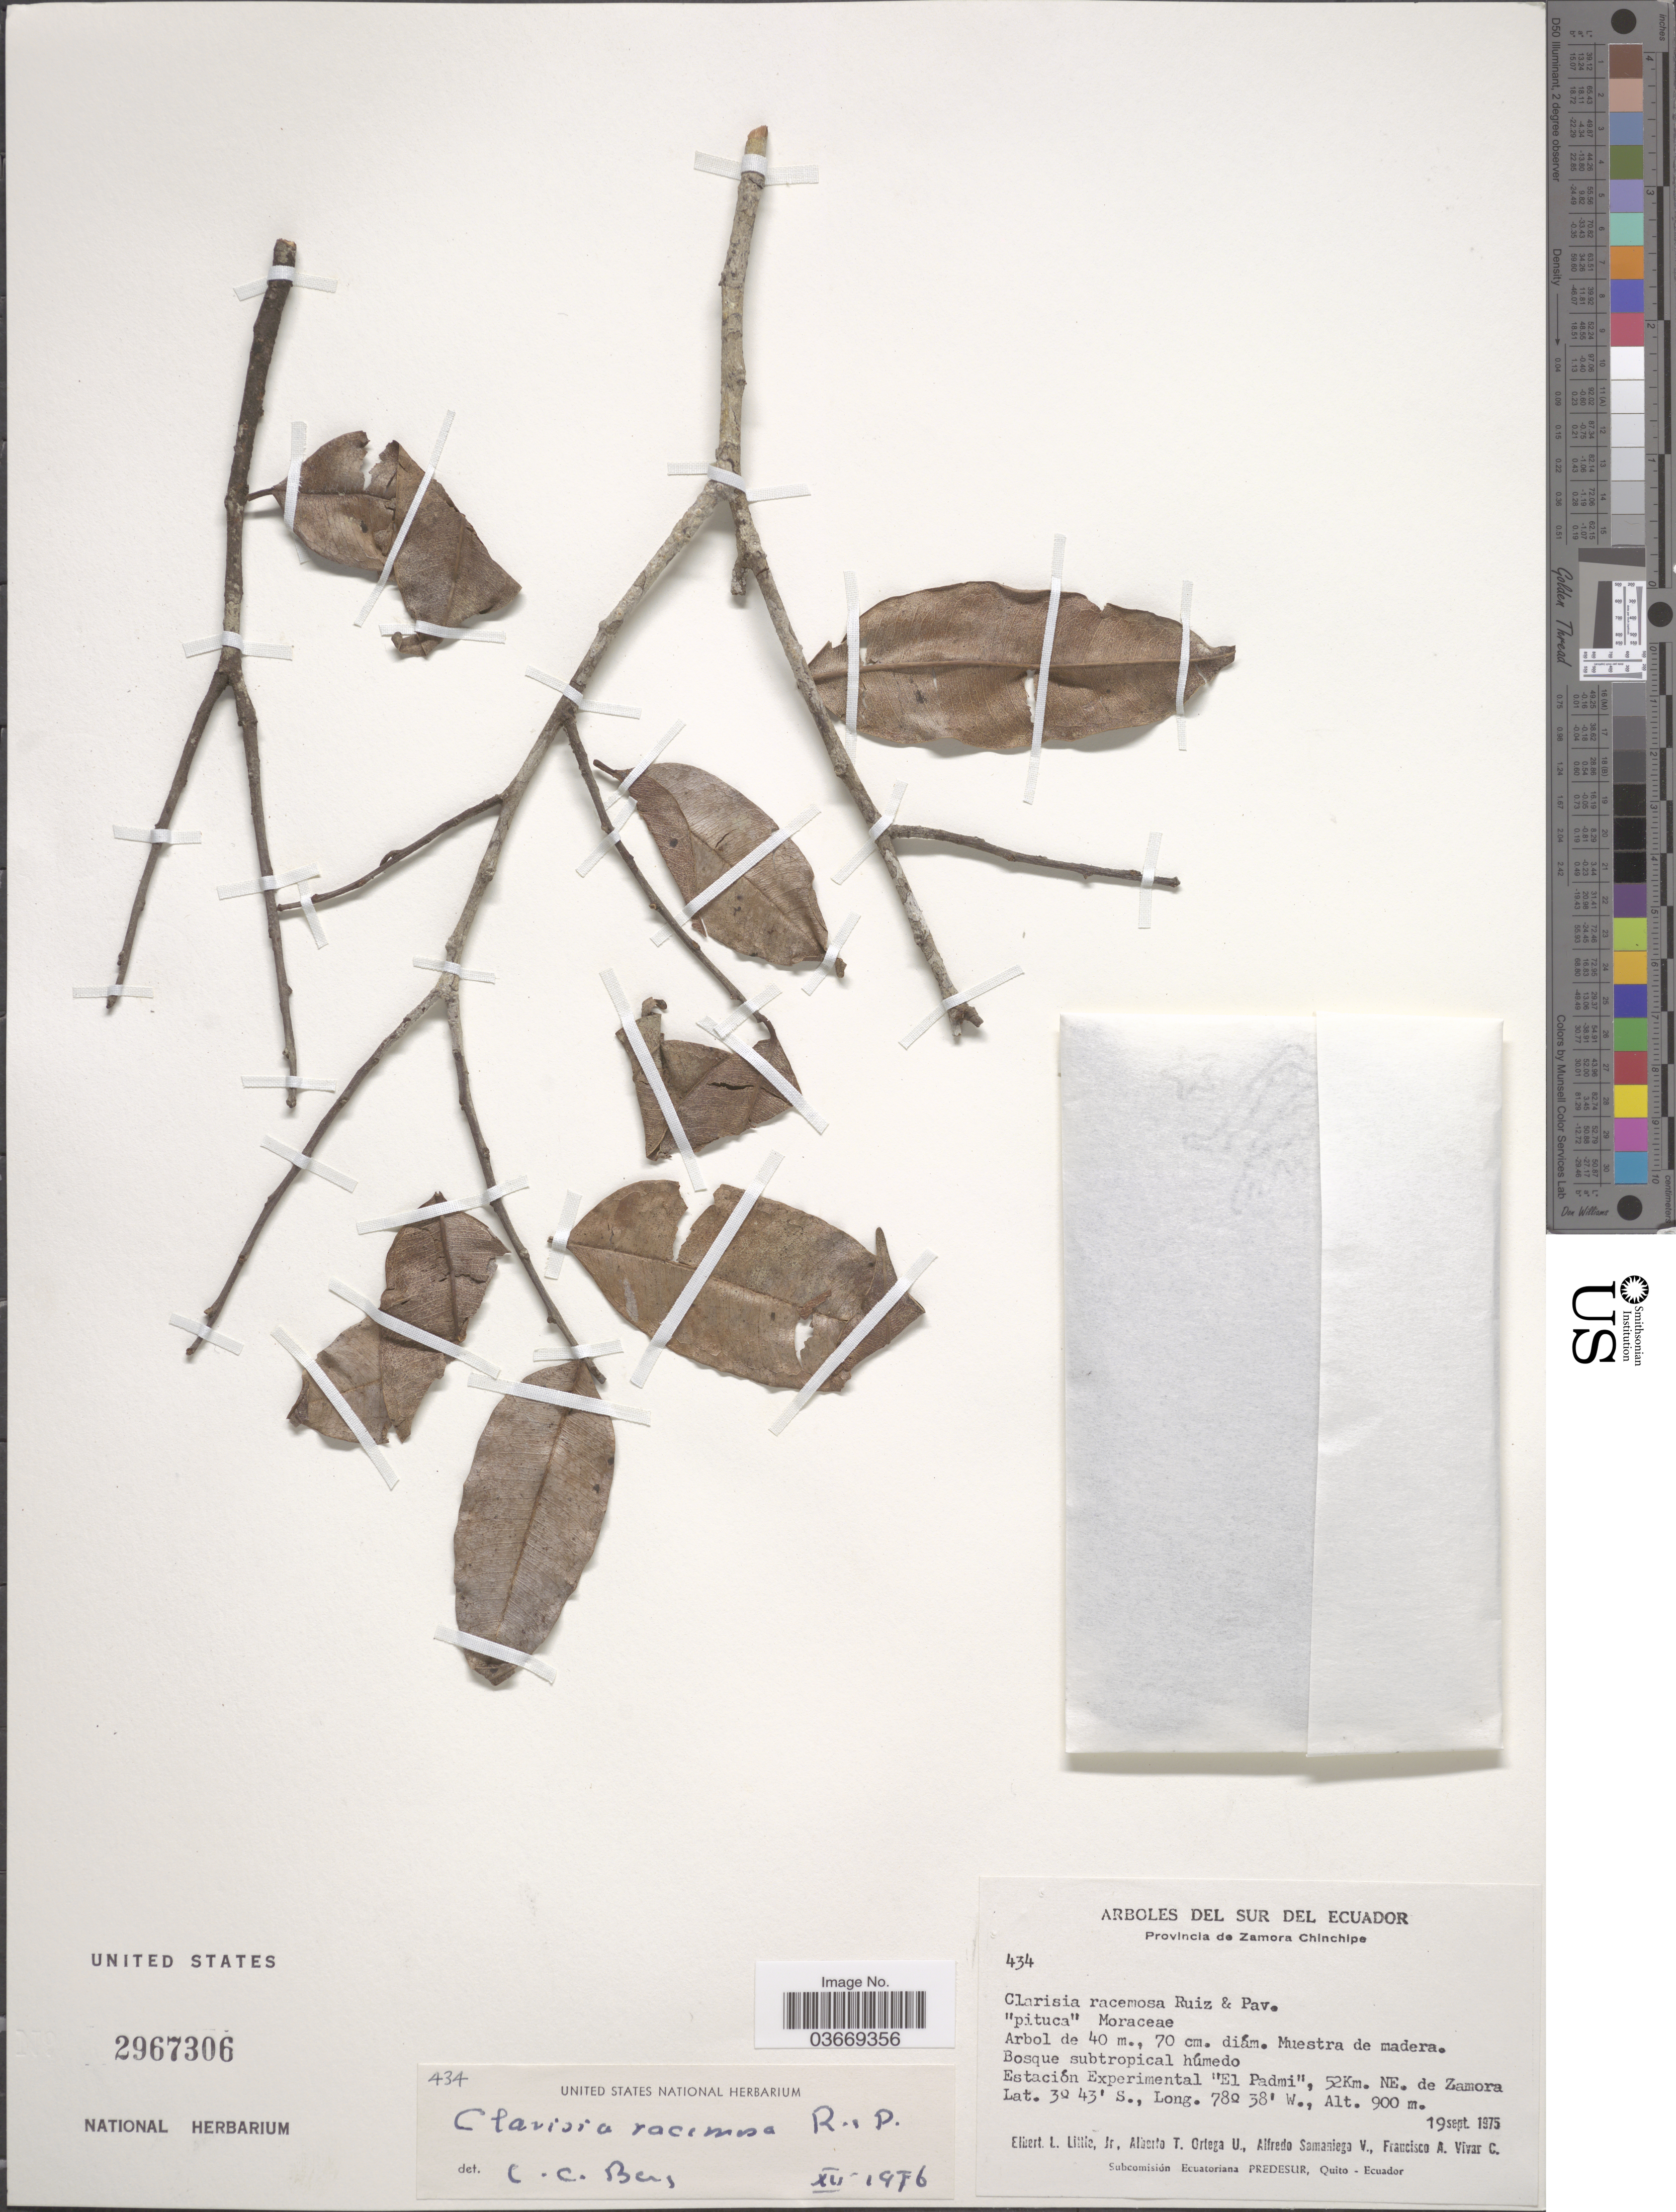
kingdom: Plantae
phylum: Tracheophyta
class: Magnoliopsida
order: Rosales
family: Moraceae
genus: Clarisia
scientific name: Clarisia racemosa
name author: Ruiz & Pav.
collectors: E. L. Little, A. T. Ortega U., A. V. Samaniego & F. A. Vivar C.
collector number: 434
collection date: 1975-09-19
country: Ecuador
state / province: Zamora-Chinchipe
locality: Sur del Ecuador. Estación Experimental "El Padmi", 52Km. NE. de Zamora.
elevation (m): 900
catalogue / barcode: US 2967306